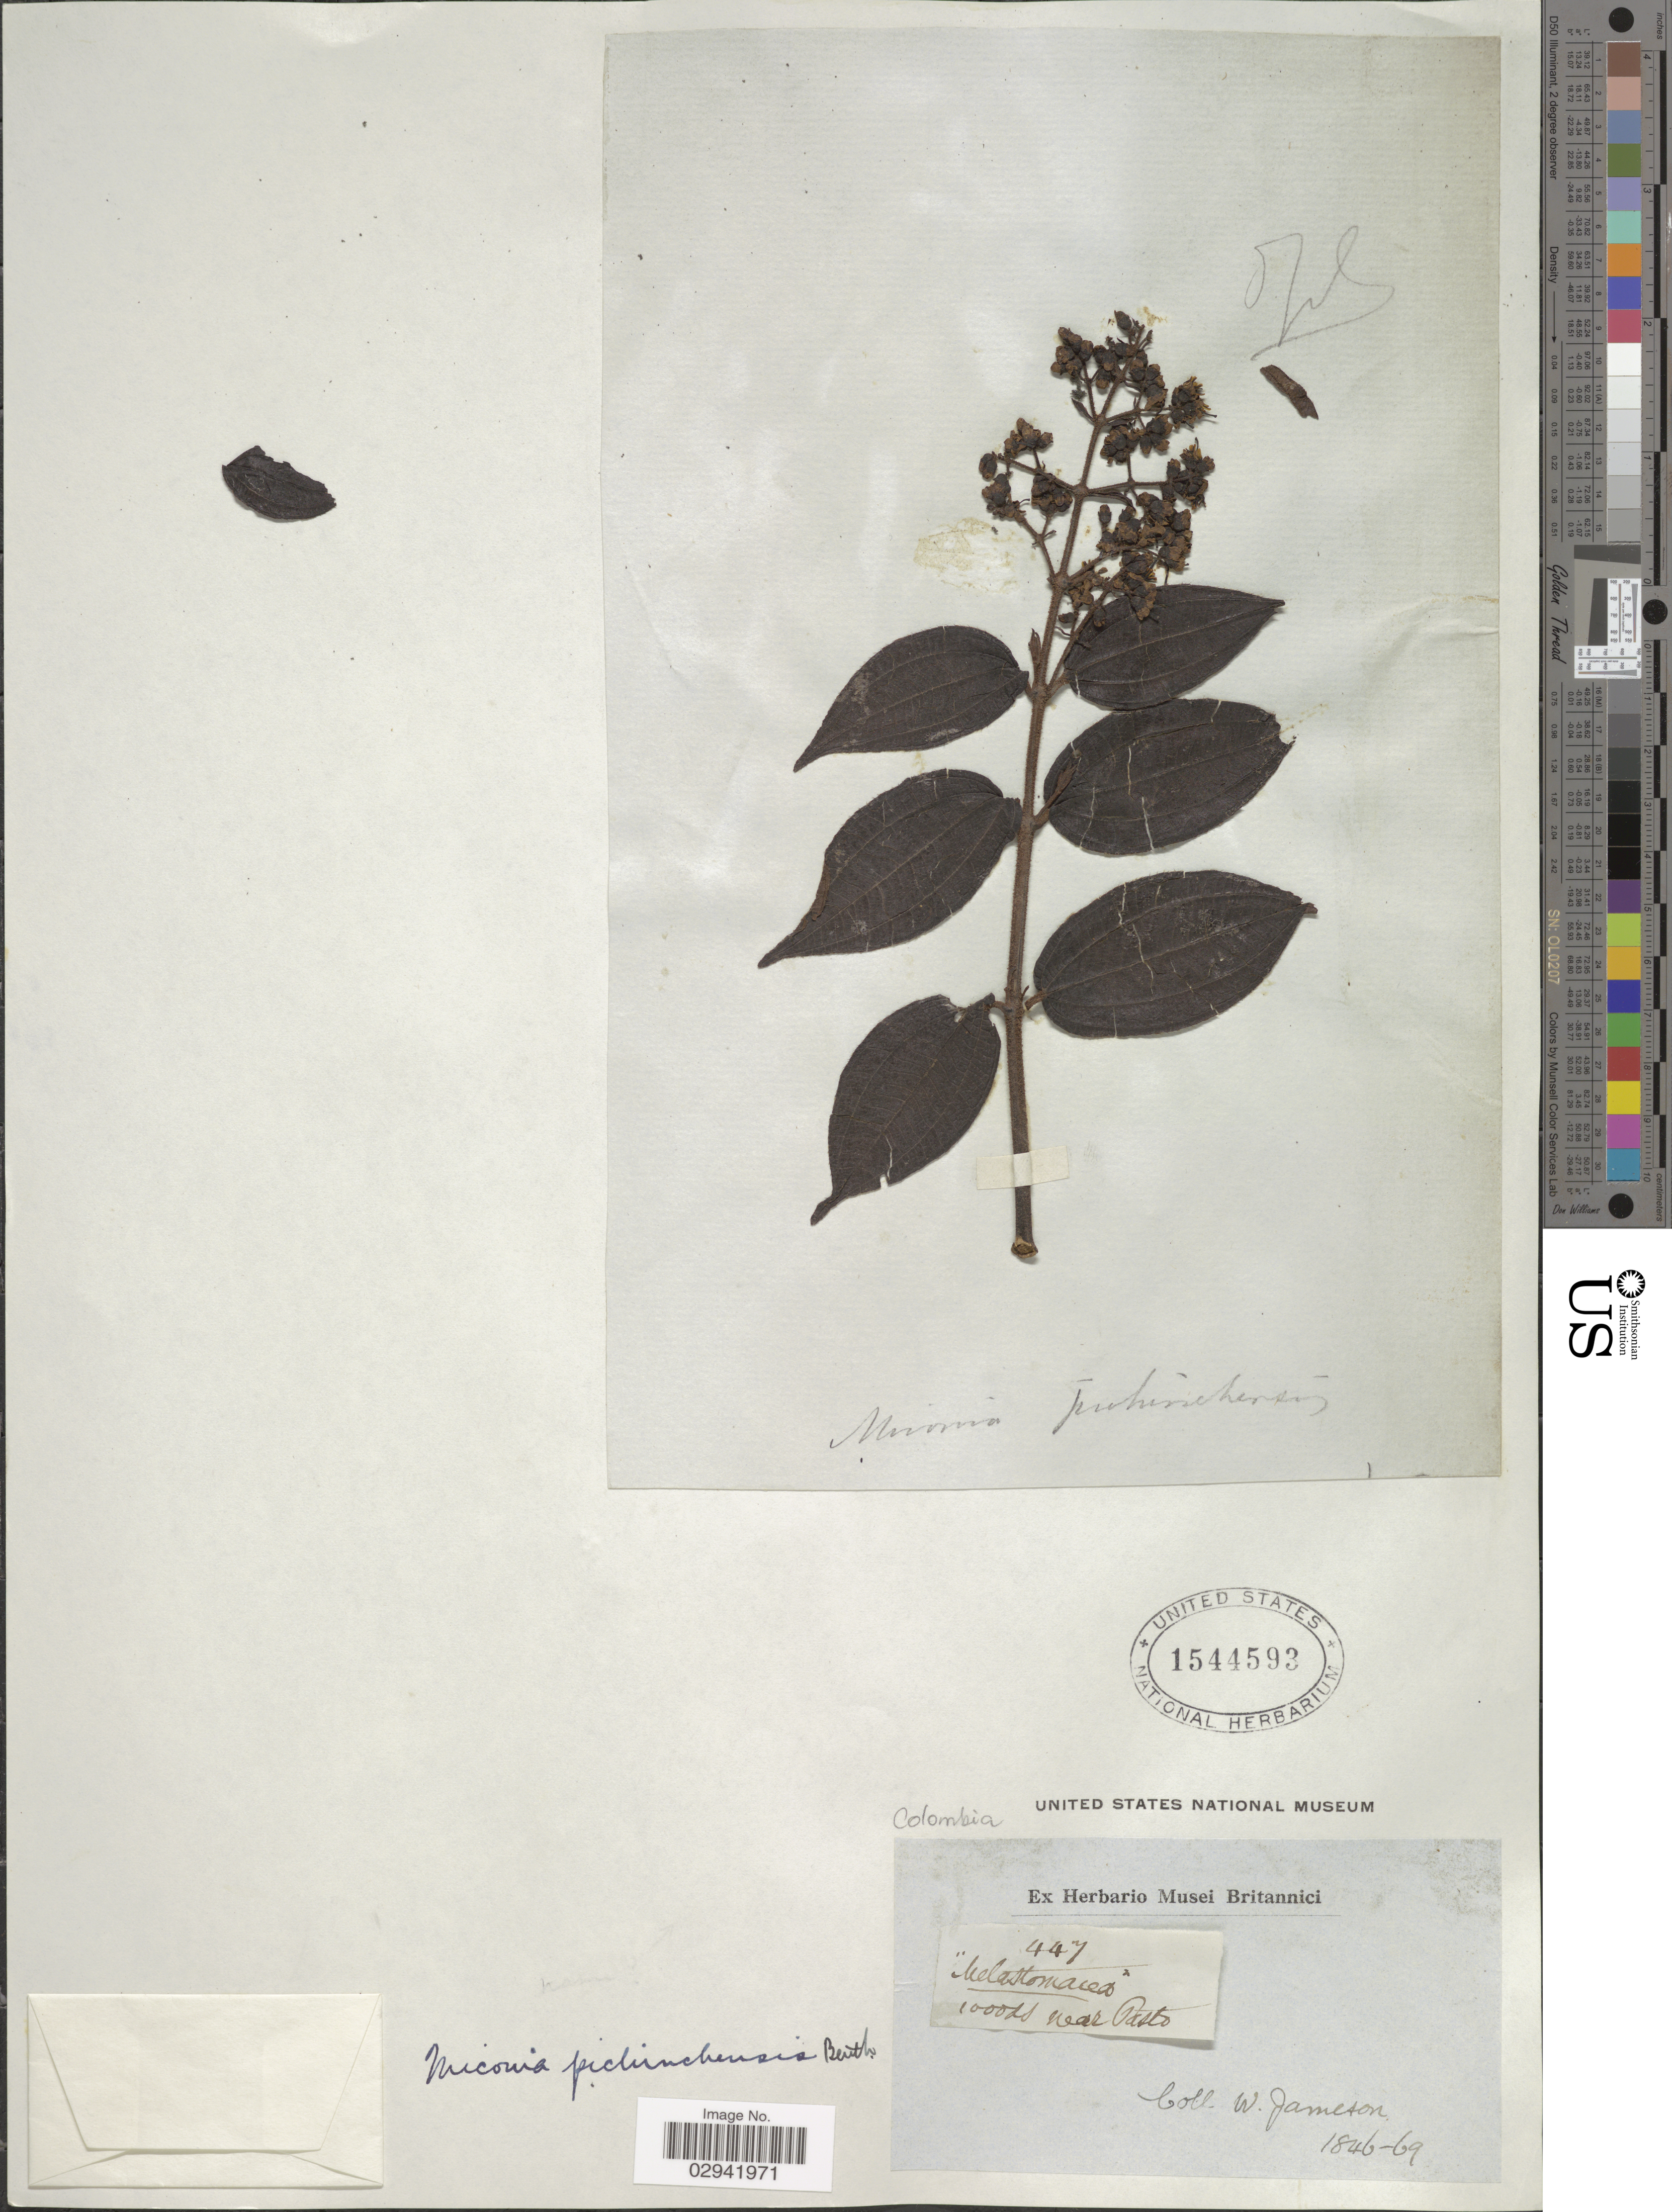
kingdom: Plantae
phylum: Tracheophyta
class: Magnoliopsida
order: Myrtales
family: Melastomataceae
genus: Miconia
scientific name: Miconia pichinchensis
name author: Benth.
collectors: W. Jameson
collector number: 447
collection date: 1846/1869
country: Colombia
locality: Near Pasto.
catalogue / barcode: US 1544593